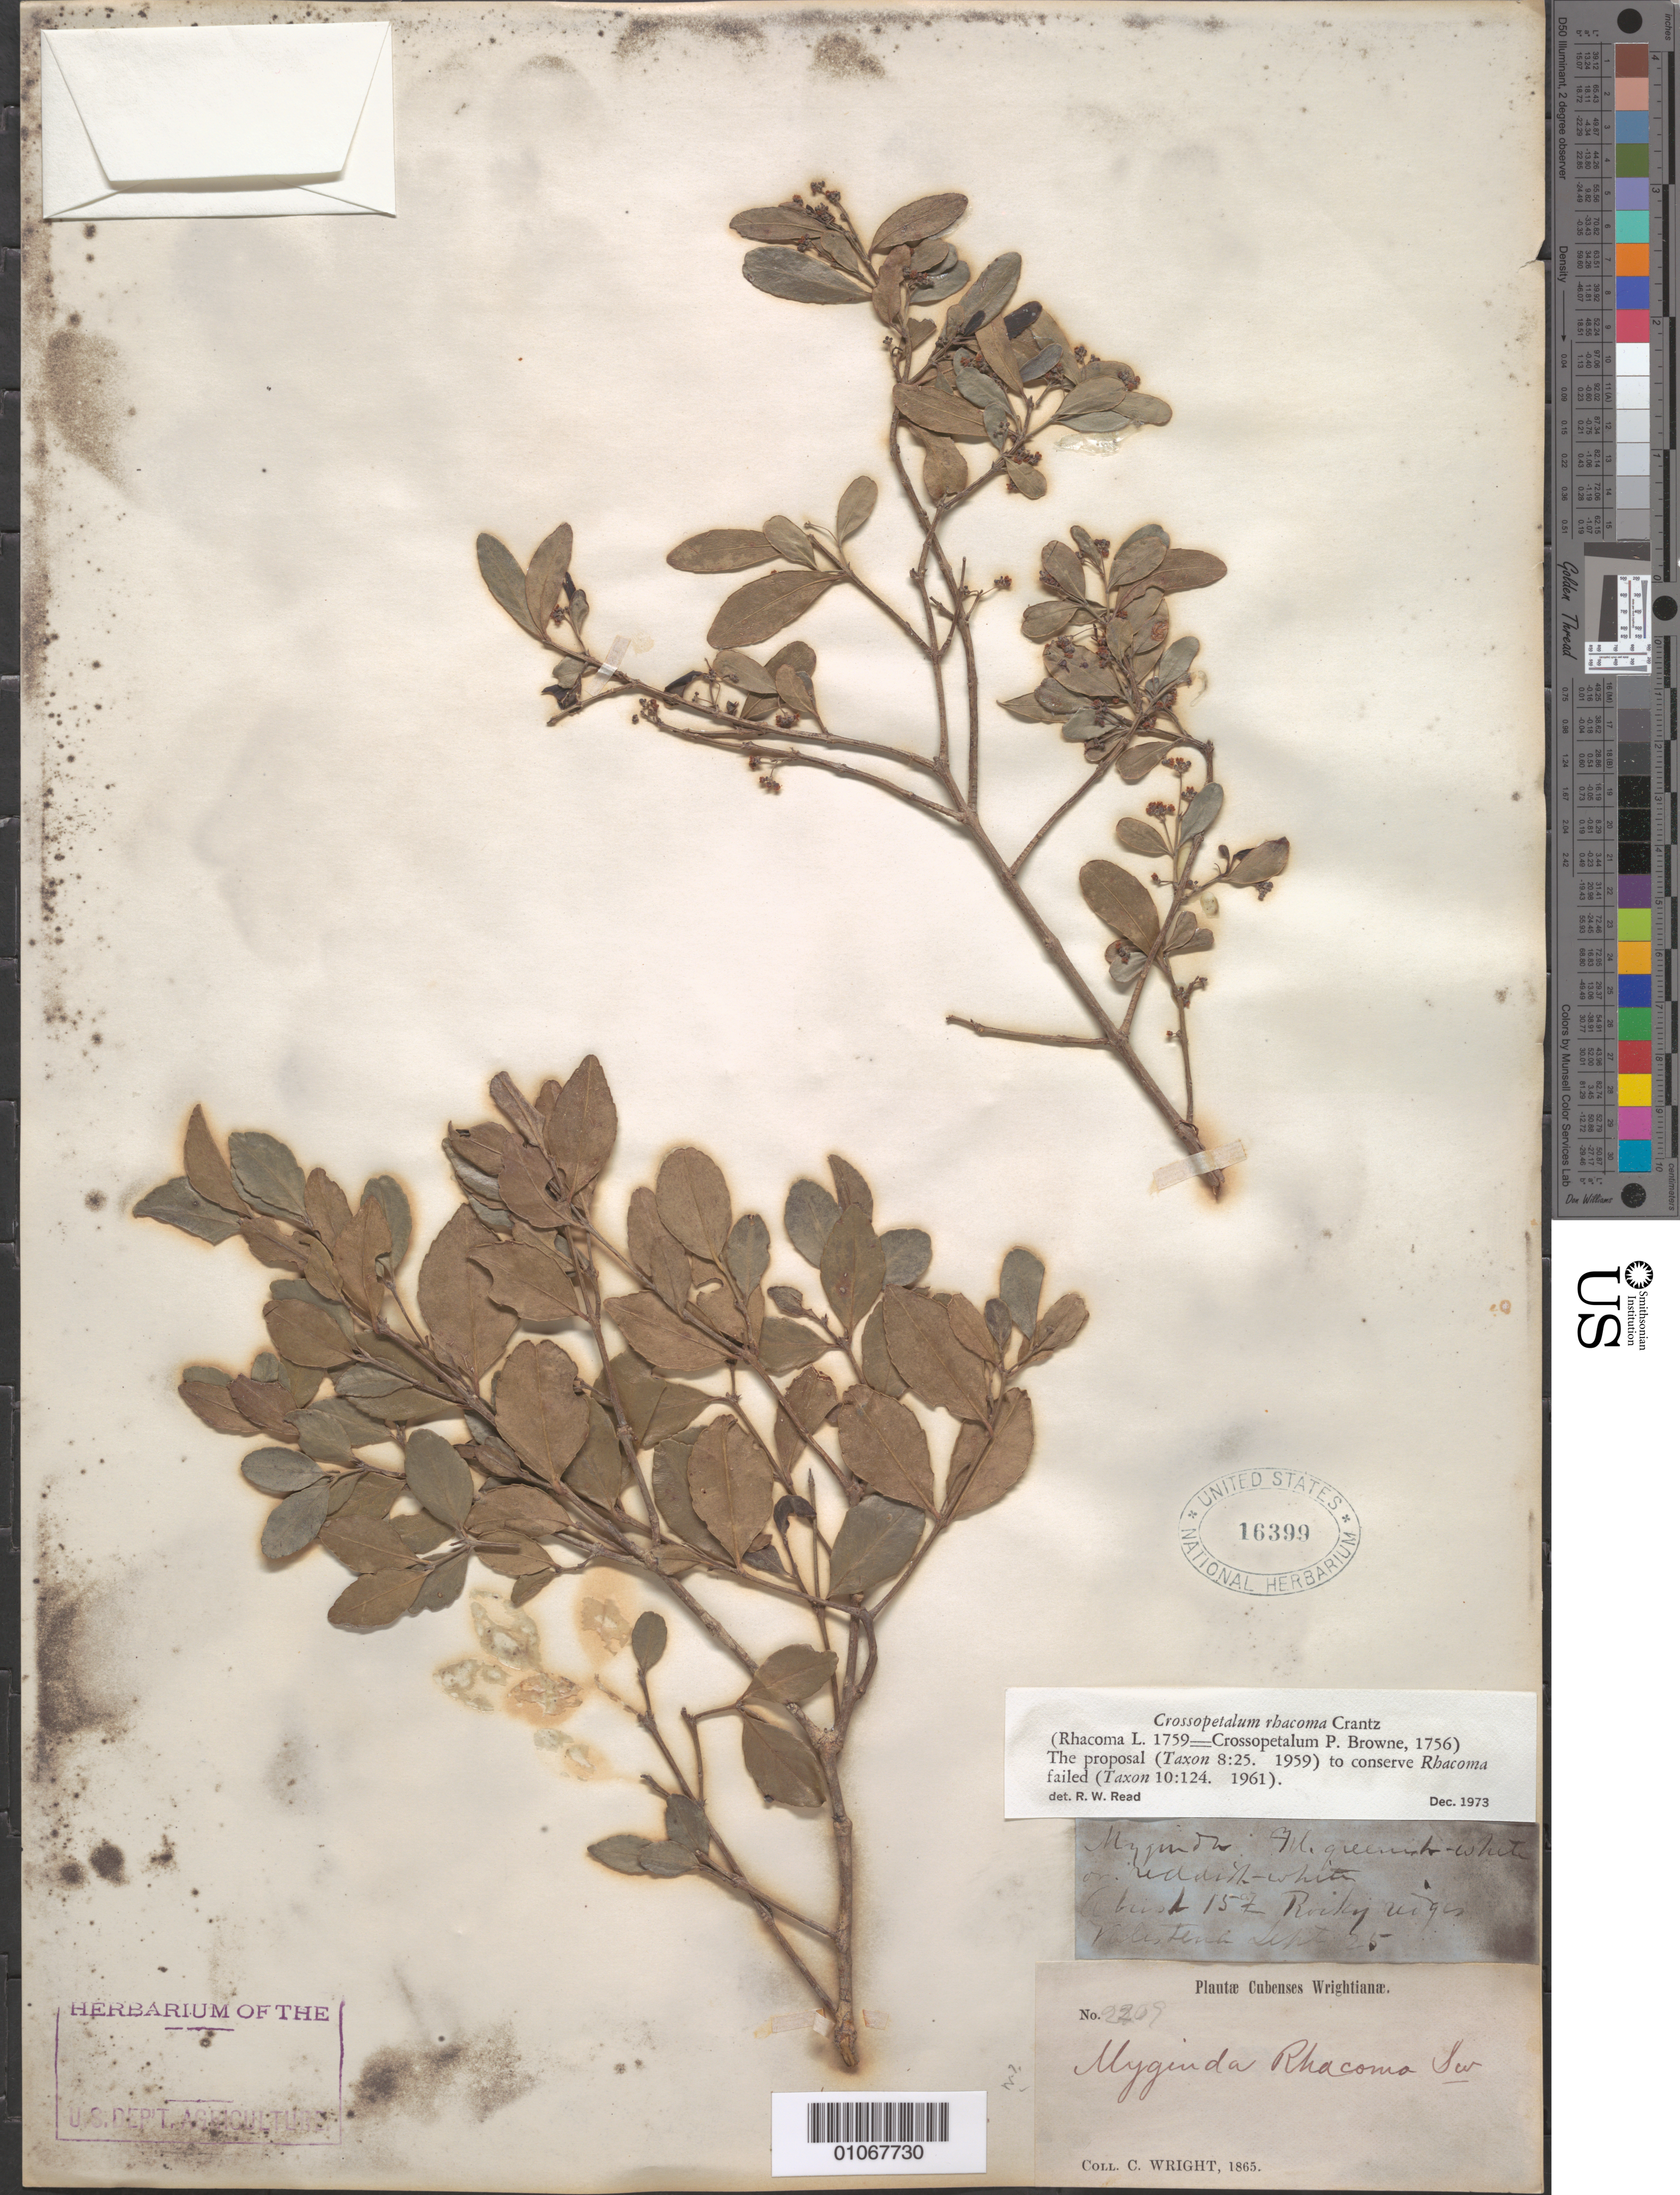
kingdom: Plantae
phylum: Tracheophyta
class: Magnoliopsida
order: Celastrales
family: Celastraceae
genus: Crossopetalum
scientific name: Crossopetalum rhacoma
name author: Crantz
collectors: C. Wright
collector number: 2209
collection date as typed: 25 Sep 1865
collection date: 1865-09-25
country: Cuba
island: Cuba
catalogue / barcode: US 16399